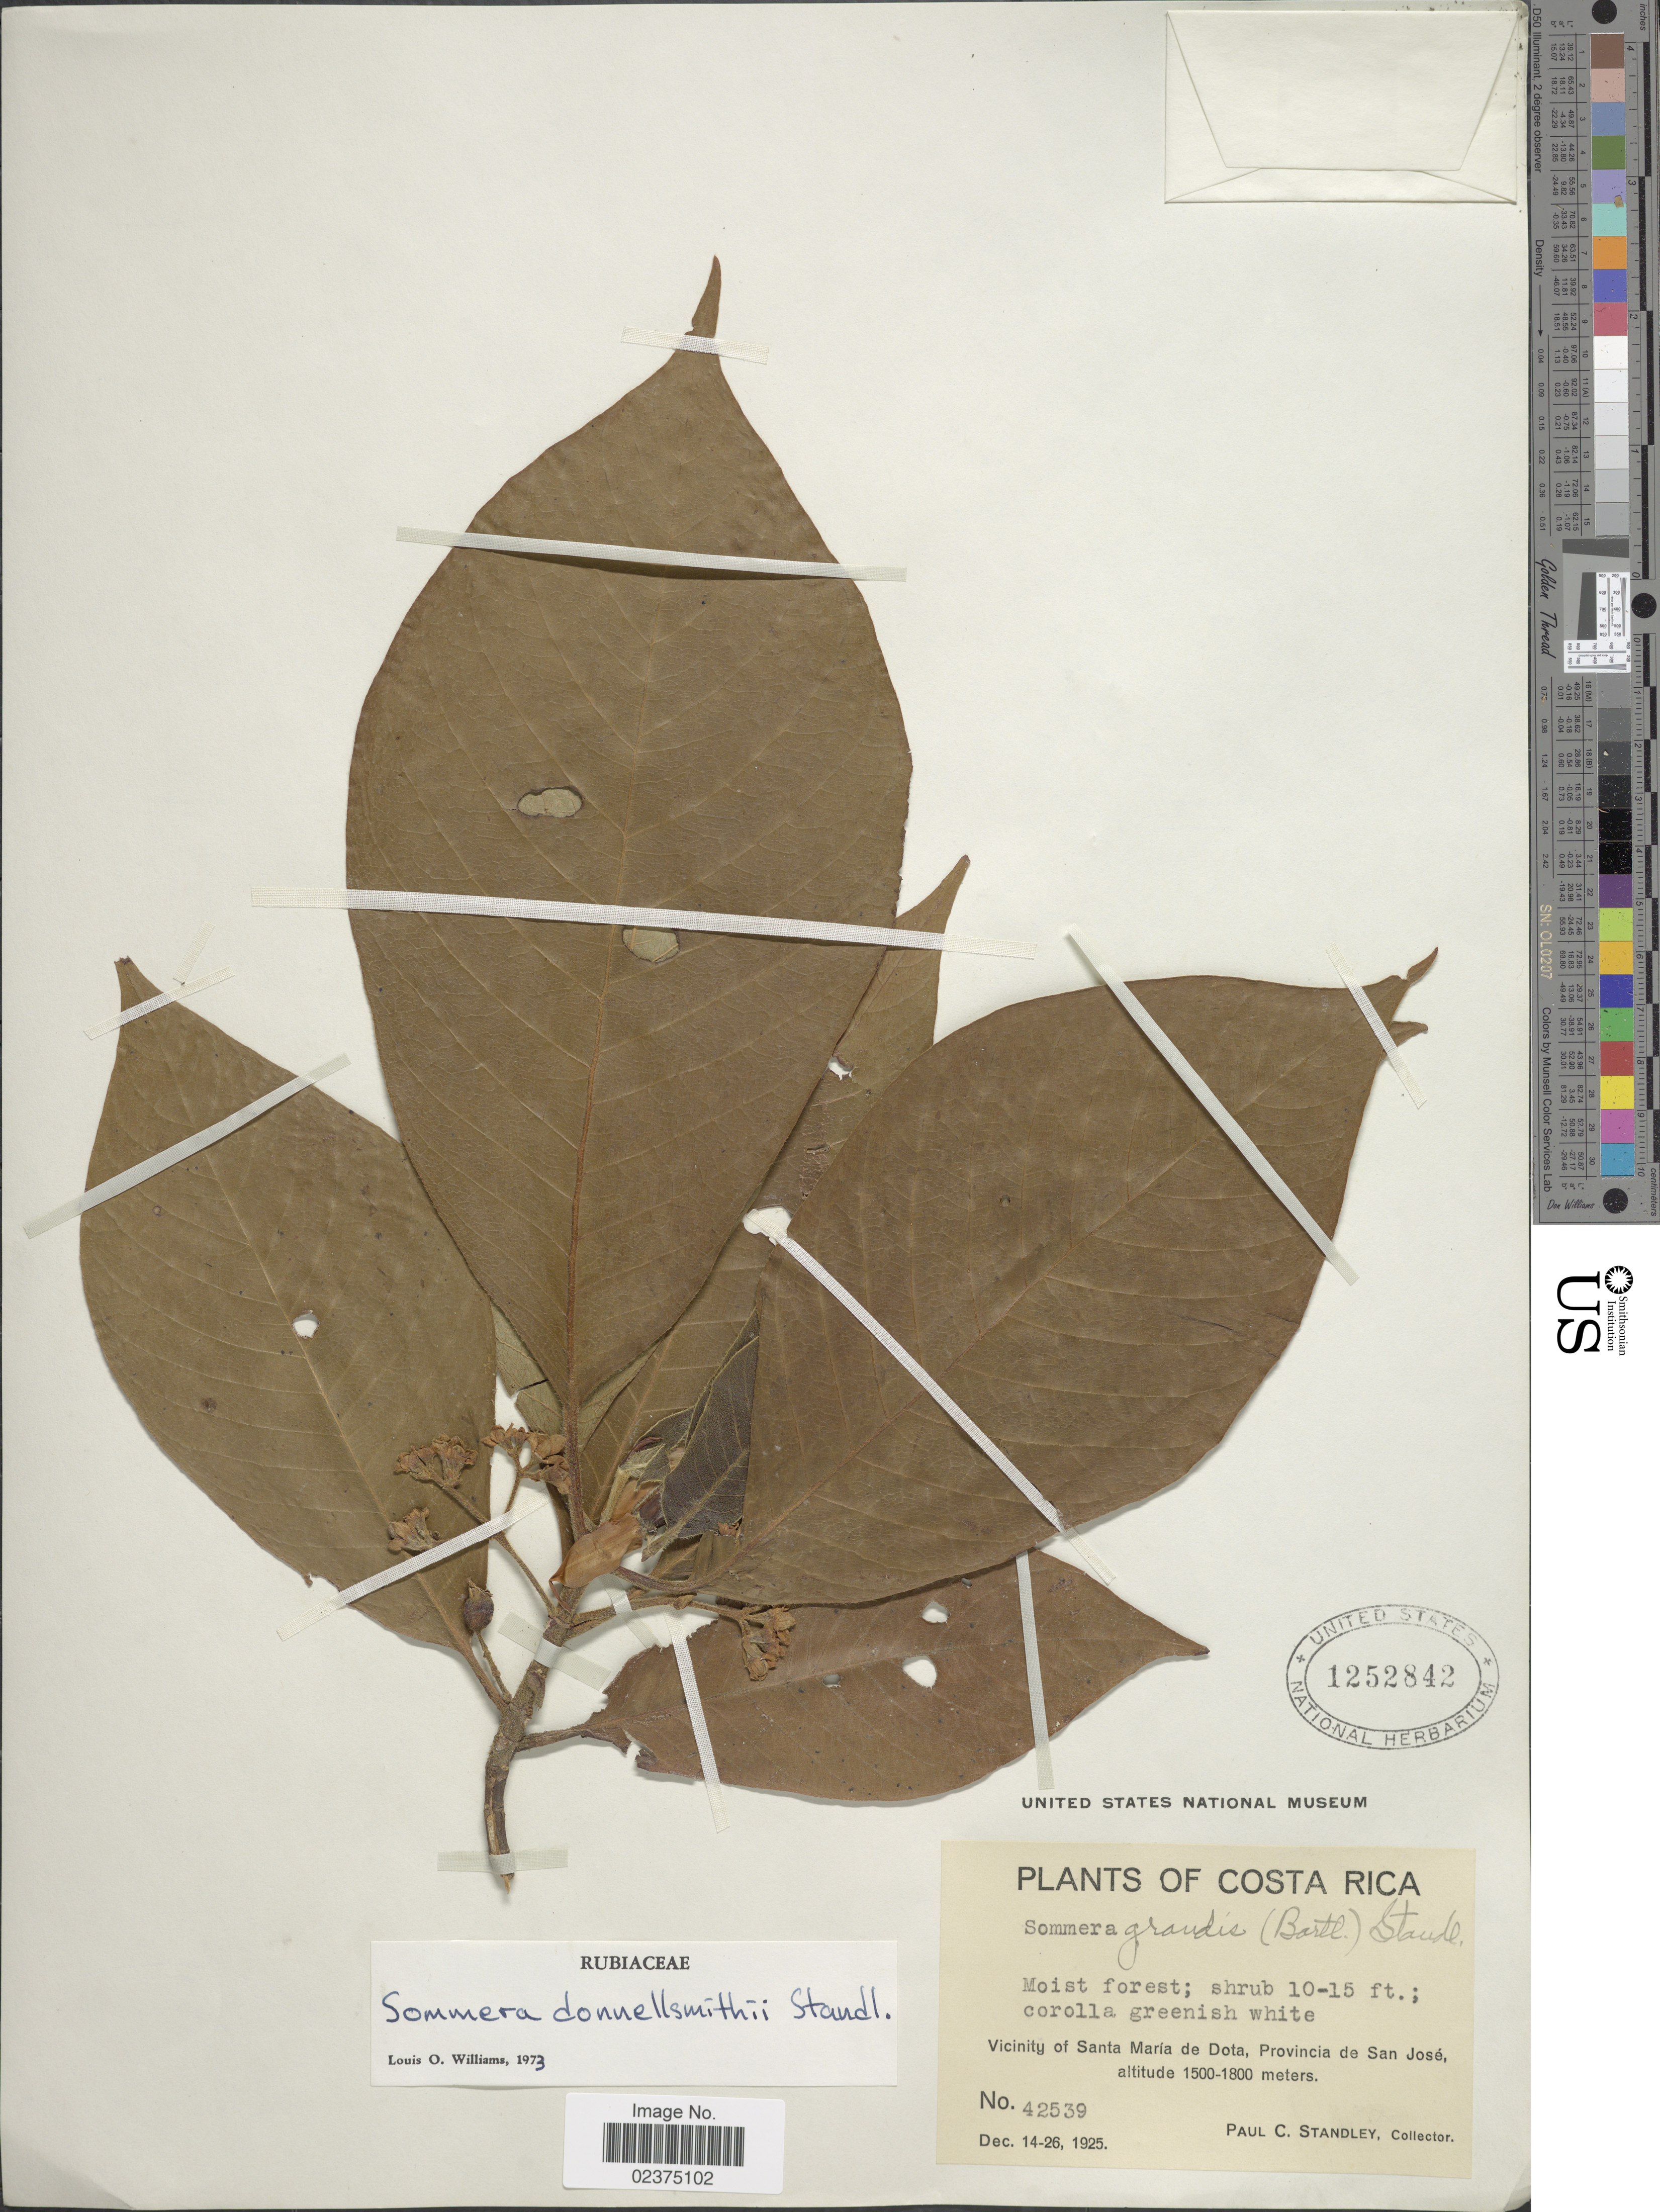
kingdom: Plantae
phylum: Tracheophyta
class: Magnoliopsida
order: Gentianales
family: Rubiaceae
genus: Sommera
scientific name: Sommera donnell-smithii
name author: Standl.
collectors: P. C. Standley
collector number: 42539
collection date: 1925-12-14/1925-12-26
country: Costa Rica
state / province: San José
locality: Vicinity of Santa Maria de Dota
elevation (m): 1500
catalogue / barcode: US 1252842